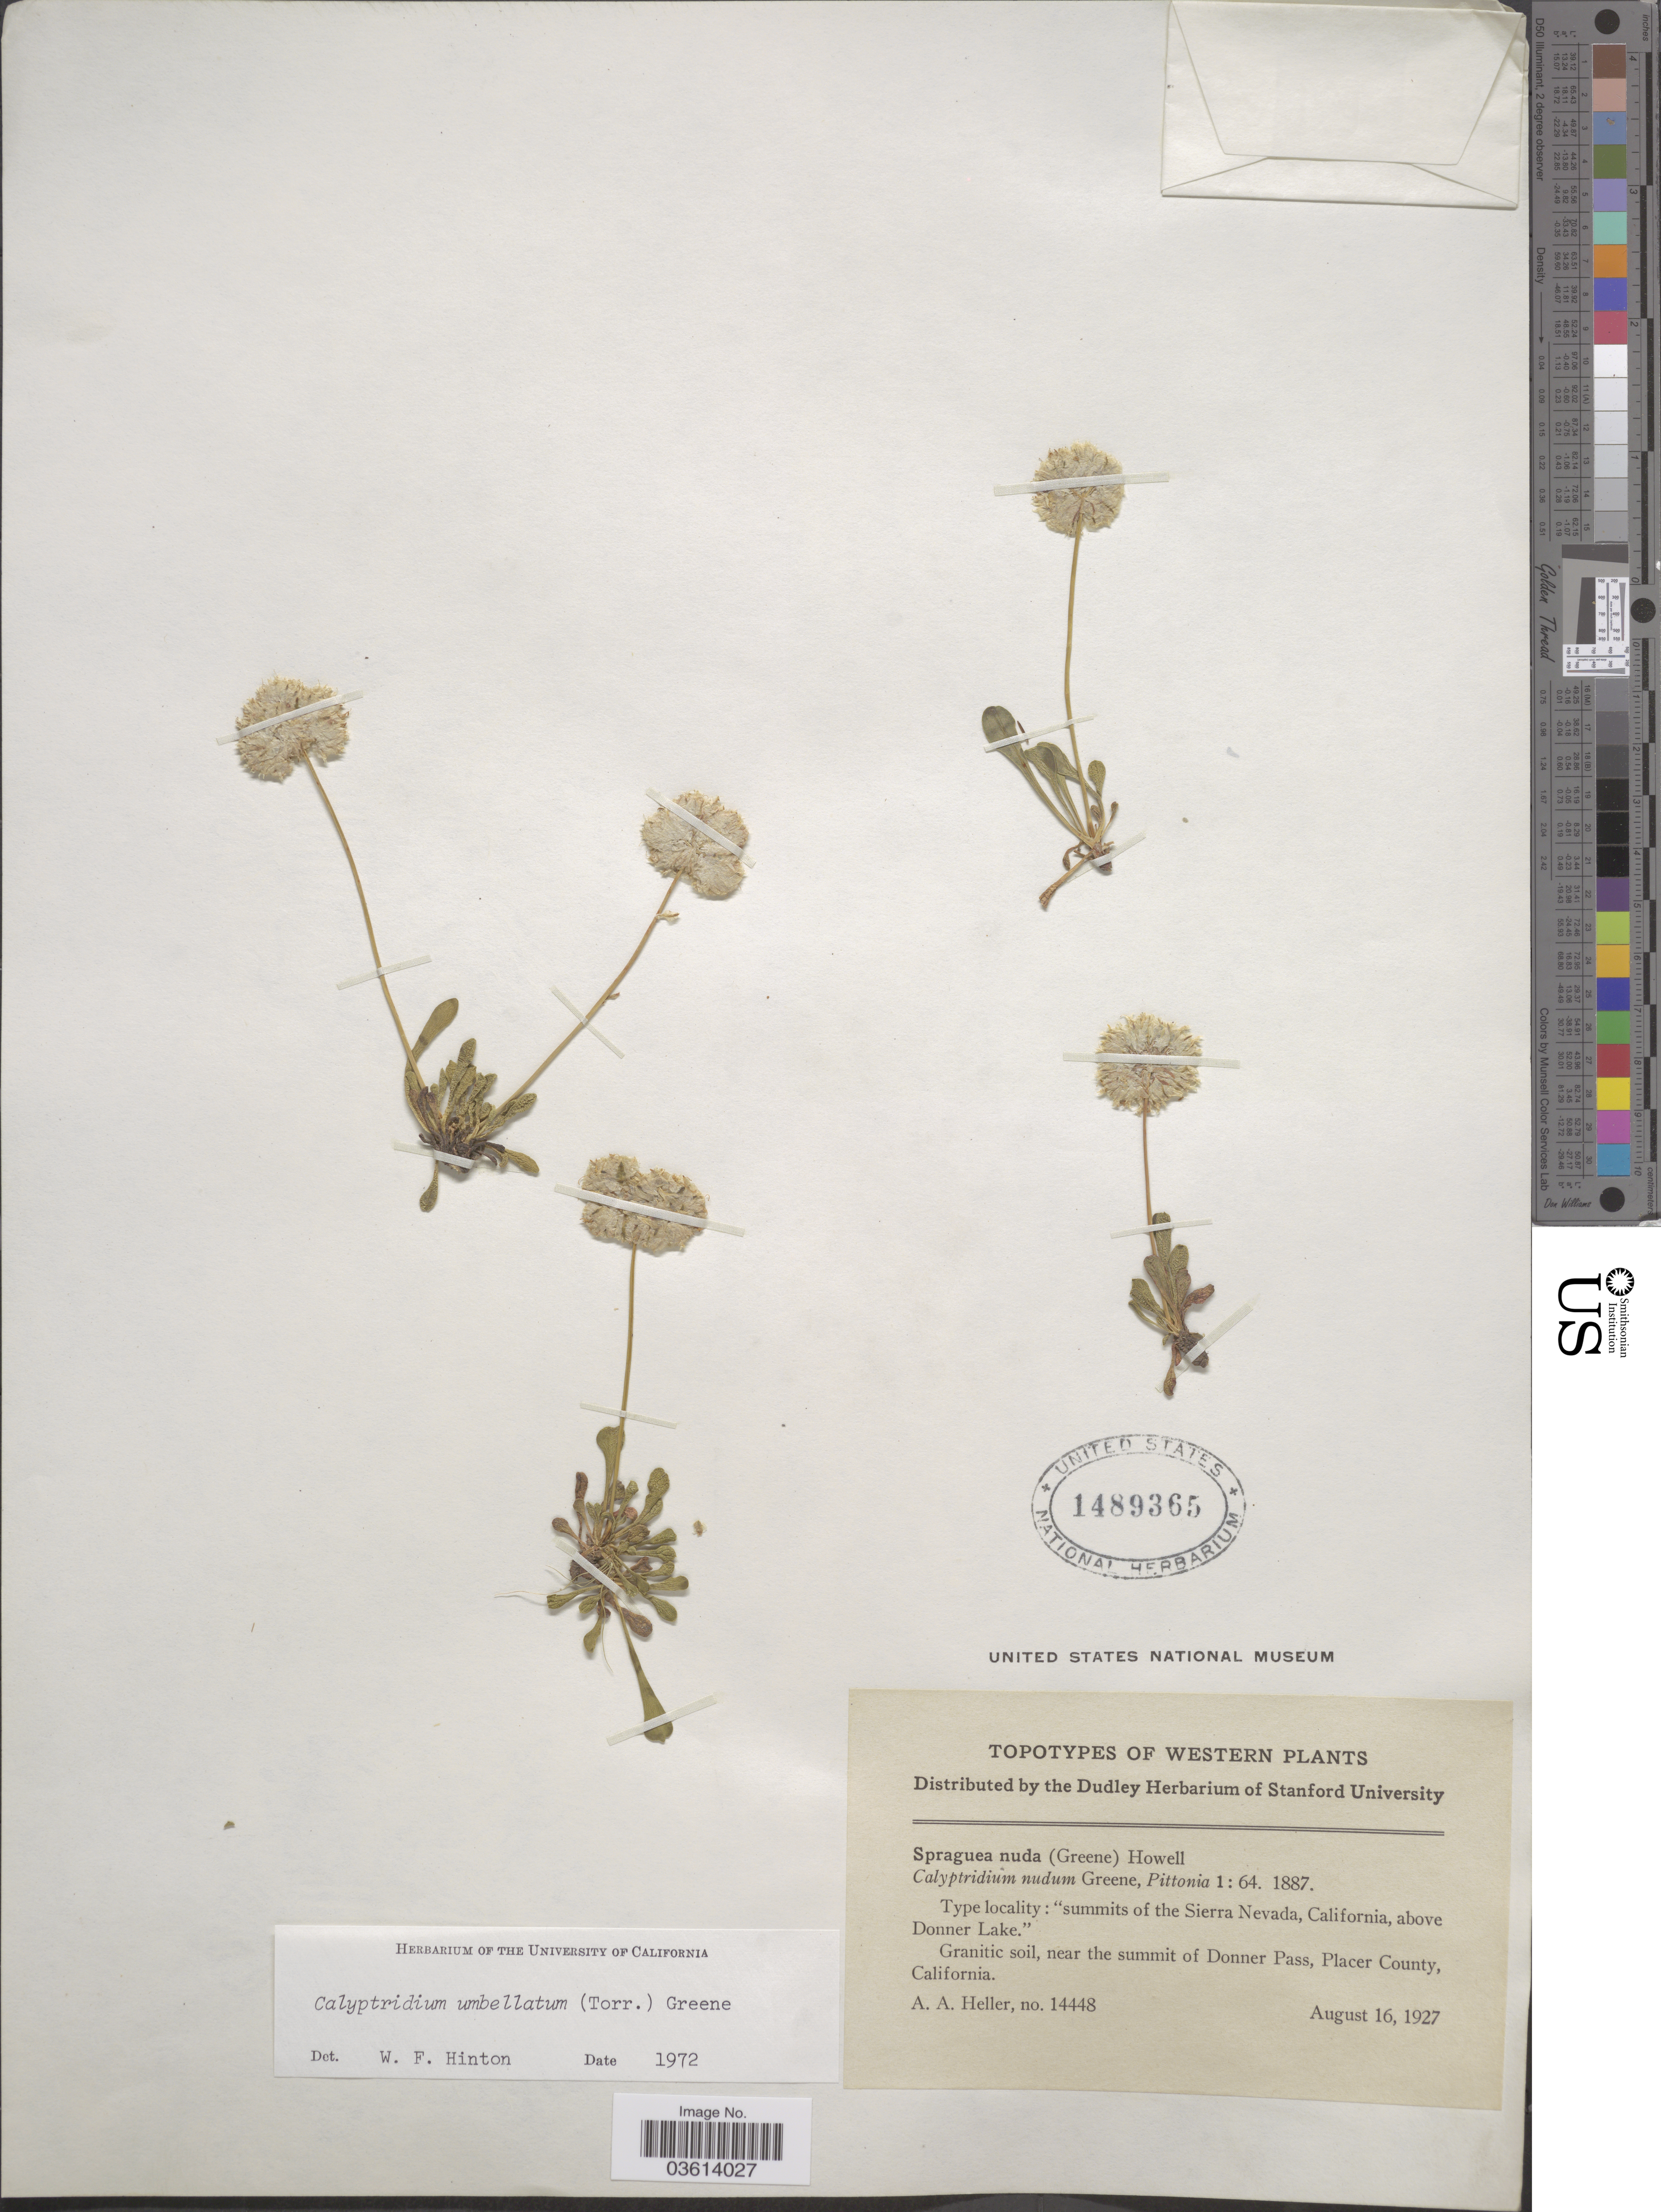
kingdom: Plantae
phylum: Tracheophyta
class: Magnoliopsida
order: Caryophyllales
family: Montiaceae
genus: Calyptridium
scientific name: Calyptridium umbellatum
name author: (Torr.) Greene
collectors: A. A. Heller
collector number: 14448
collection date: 1927-08-16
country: United States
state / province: California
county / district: Placer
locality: Western. "Summits of the Sierra Nevada, above Donner Lake." Granitic soil, near the summit of Donner Pass, Placer County.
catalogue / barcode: US 1489365